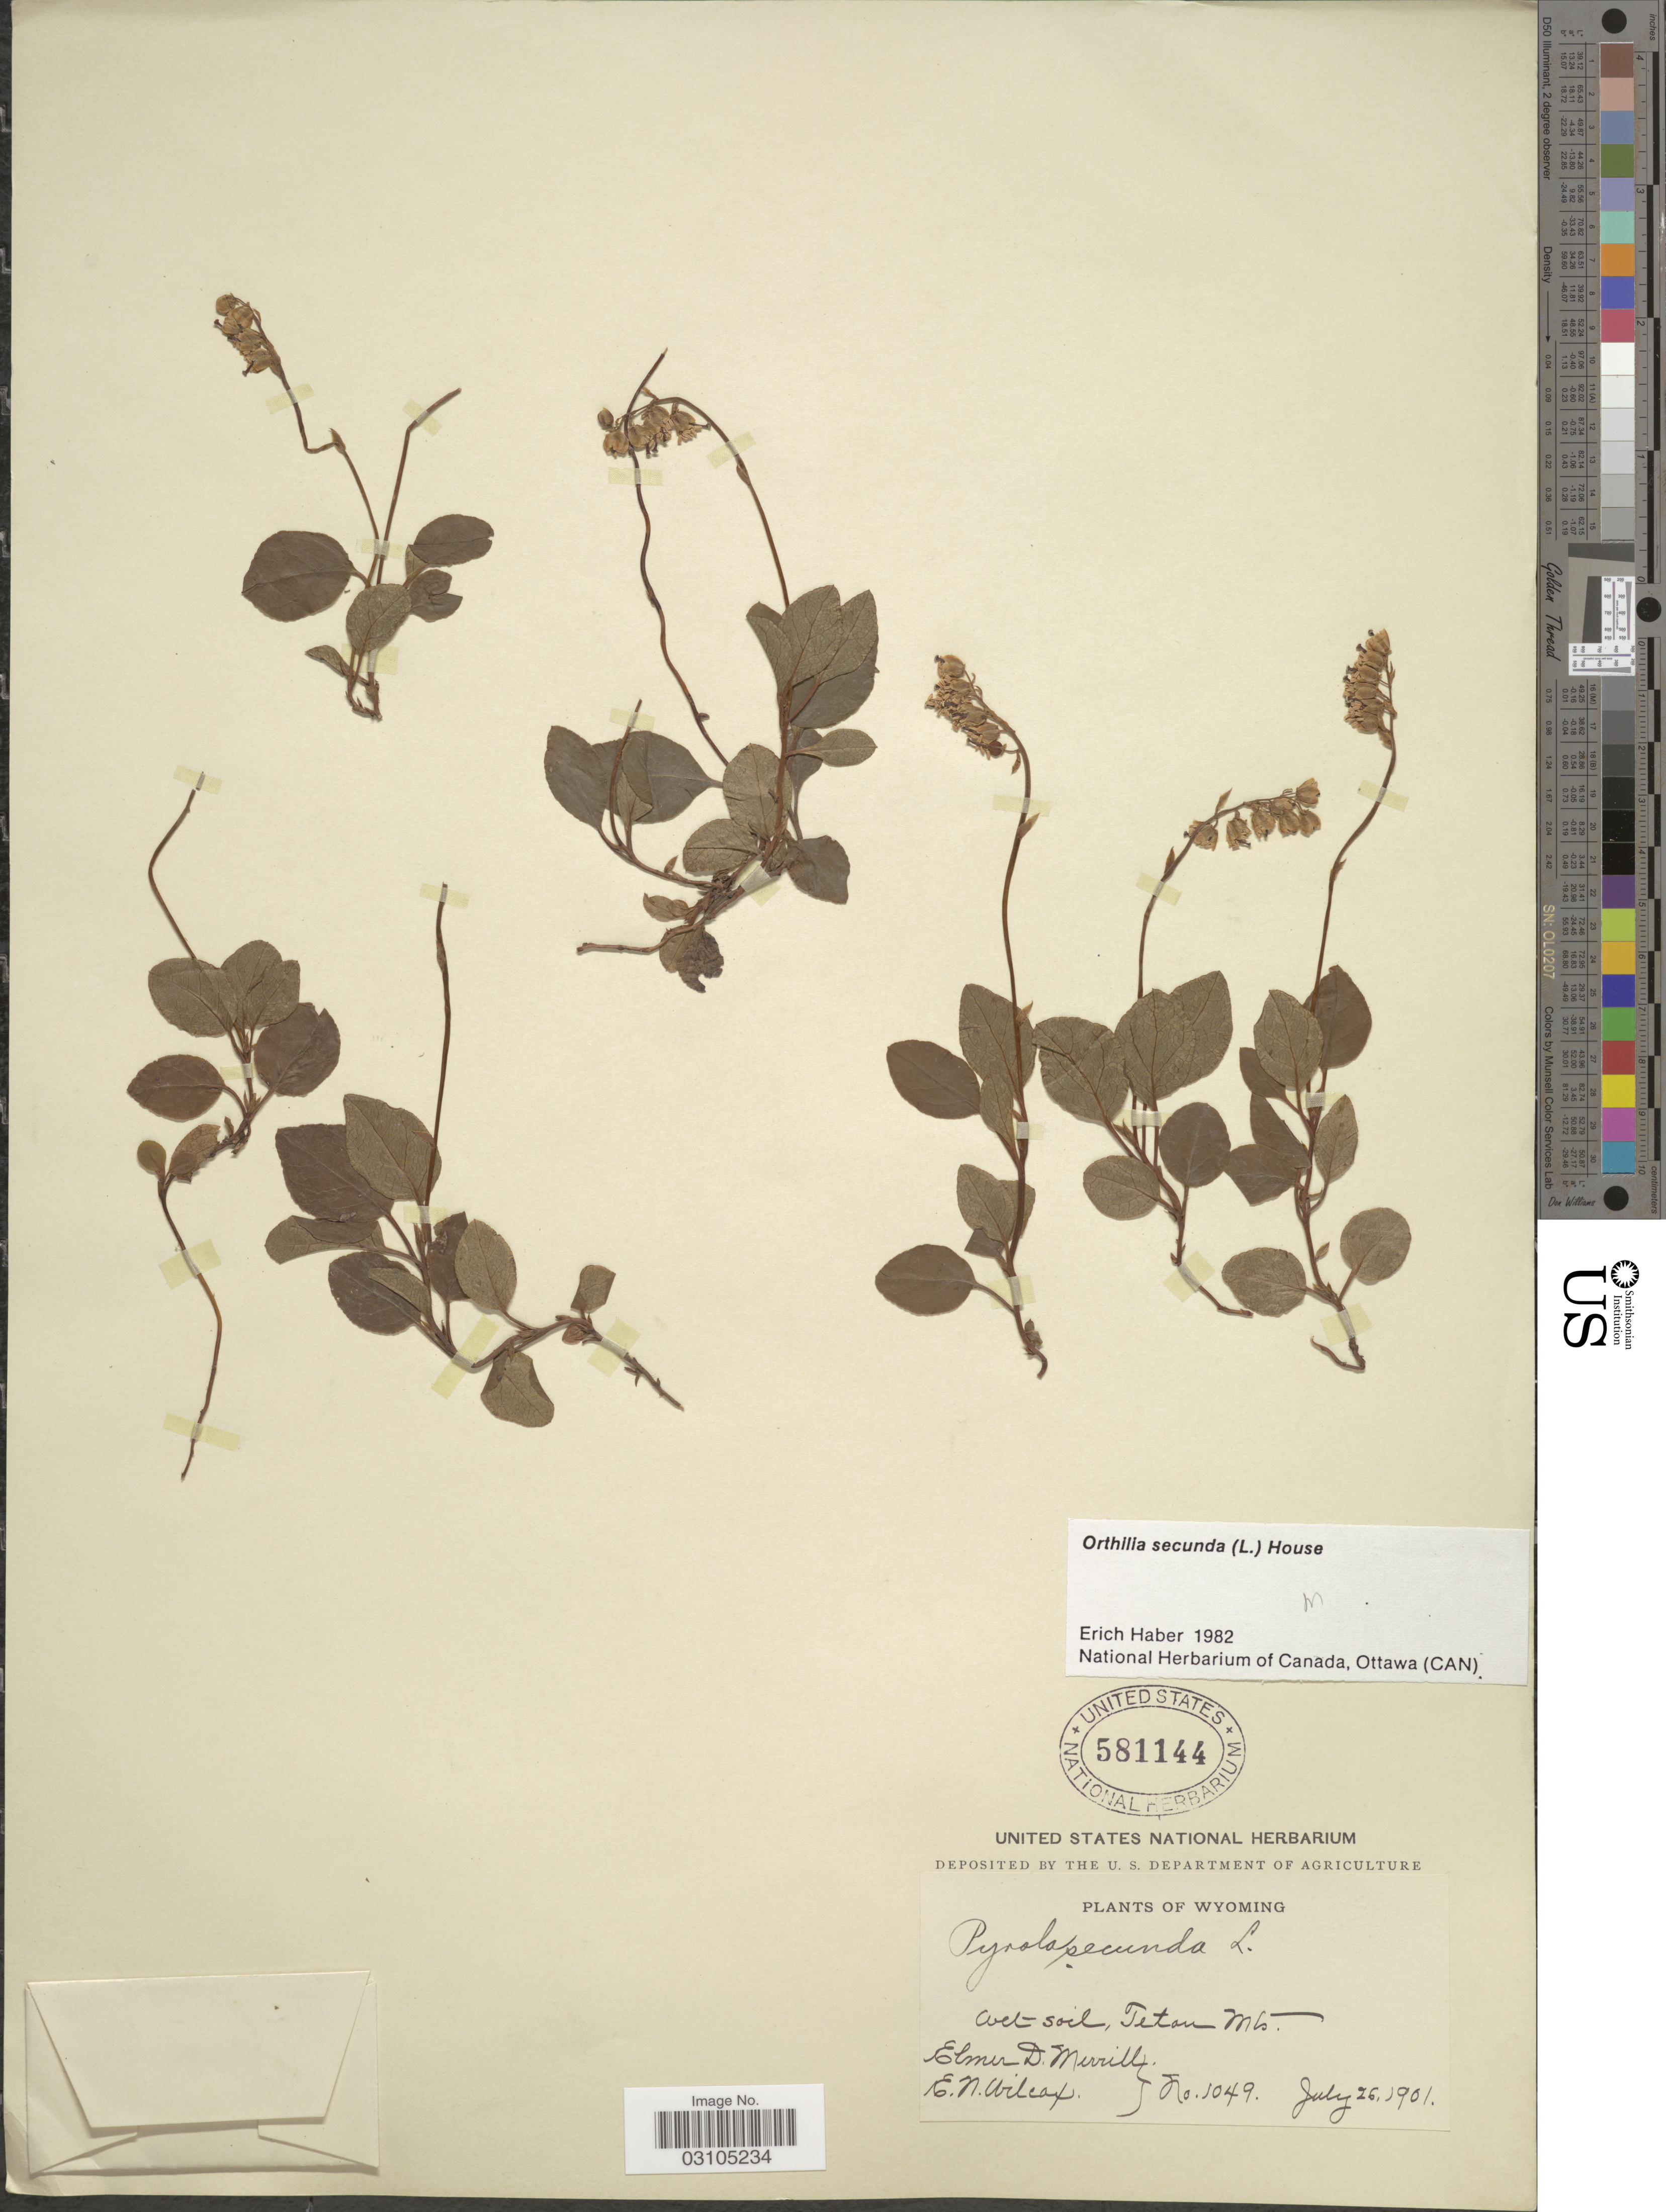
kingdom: Plantae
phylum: Tracheophyta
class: Magnoliopsida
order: Ericales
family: Ericaceae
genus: Orthilia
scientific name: Orthilia secunda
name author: (L.) House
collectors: E. D. Merrill & E. Wilcox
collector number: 1049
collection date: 1901-07-26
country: United States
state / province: Wyoming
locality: Teton Mts.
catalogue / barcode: US 581144